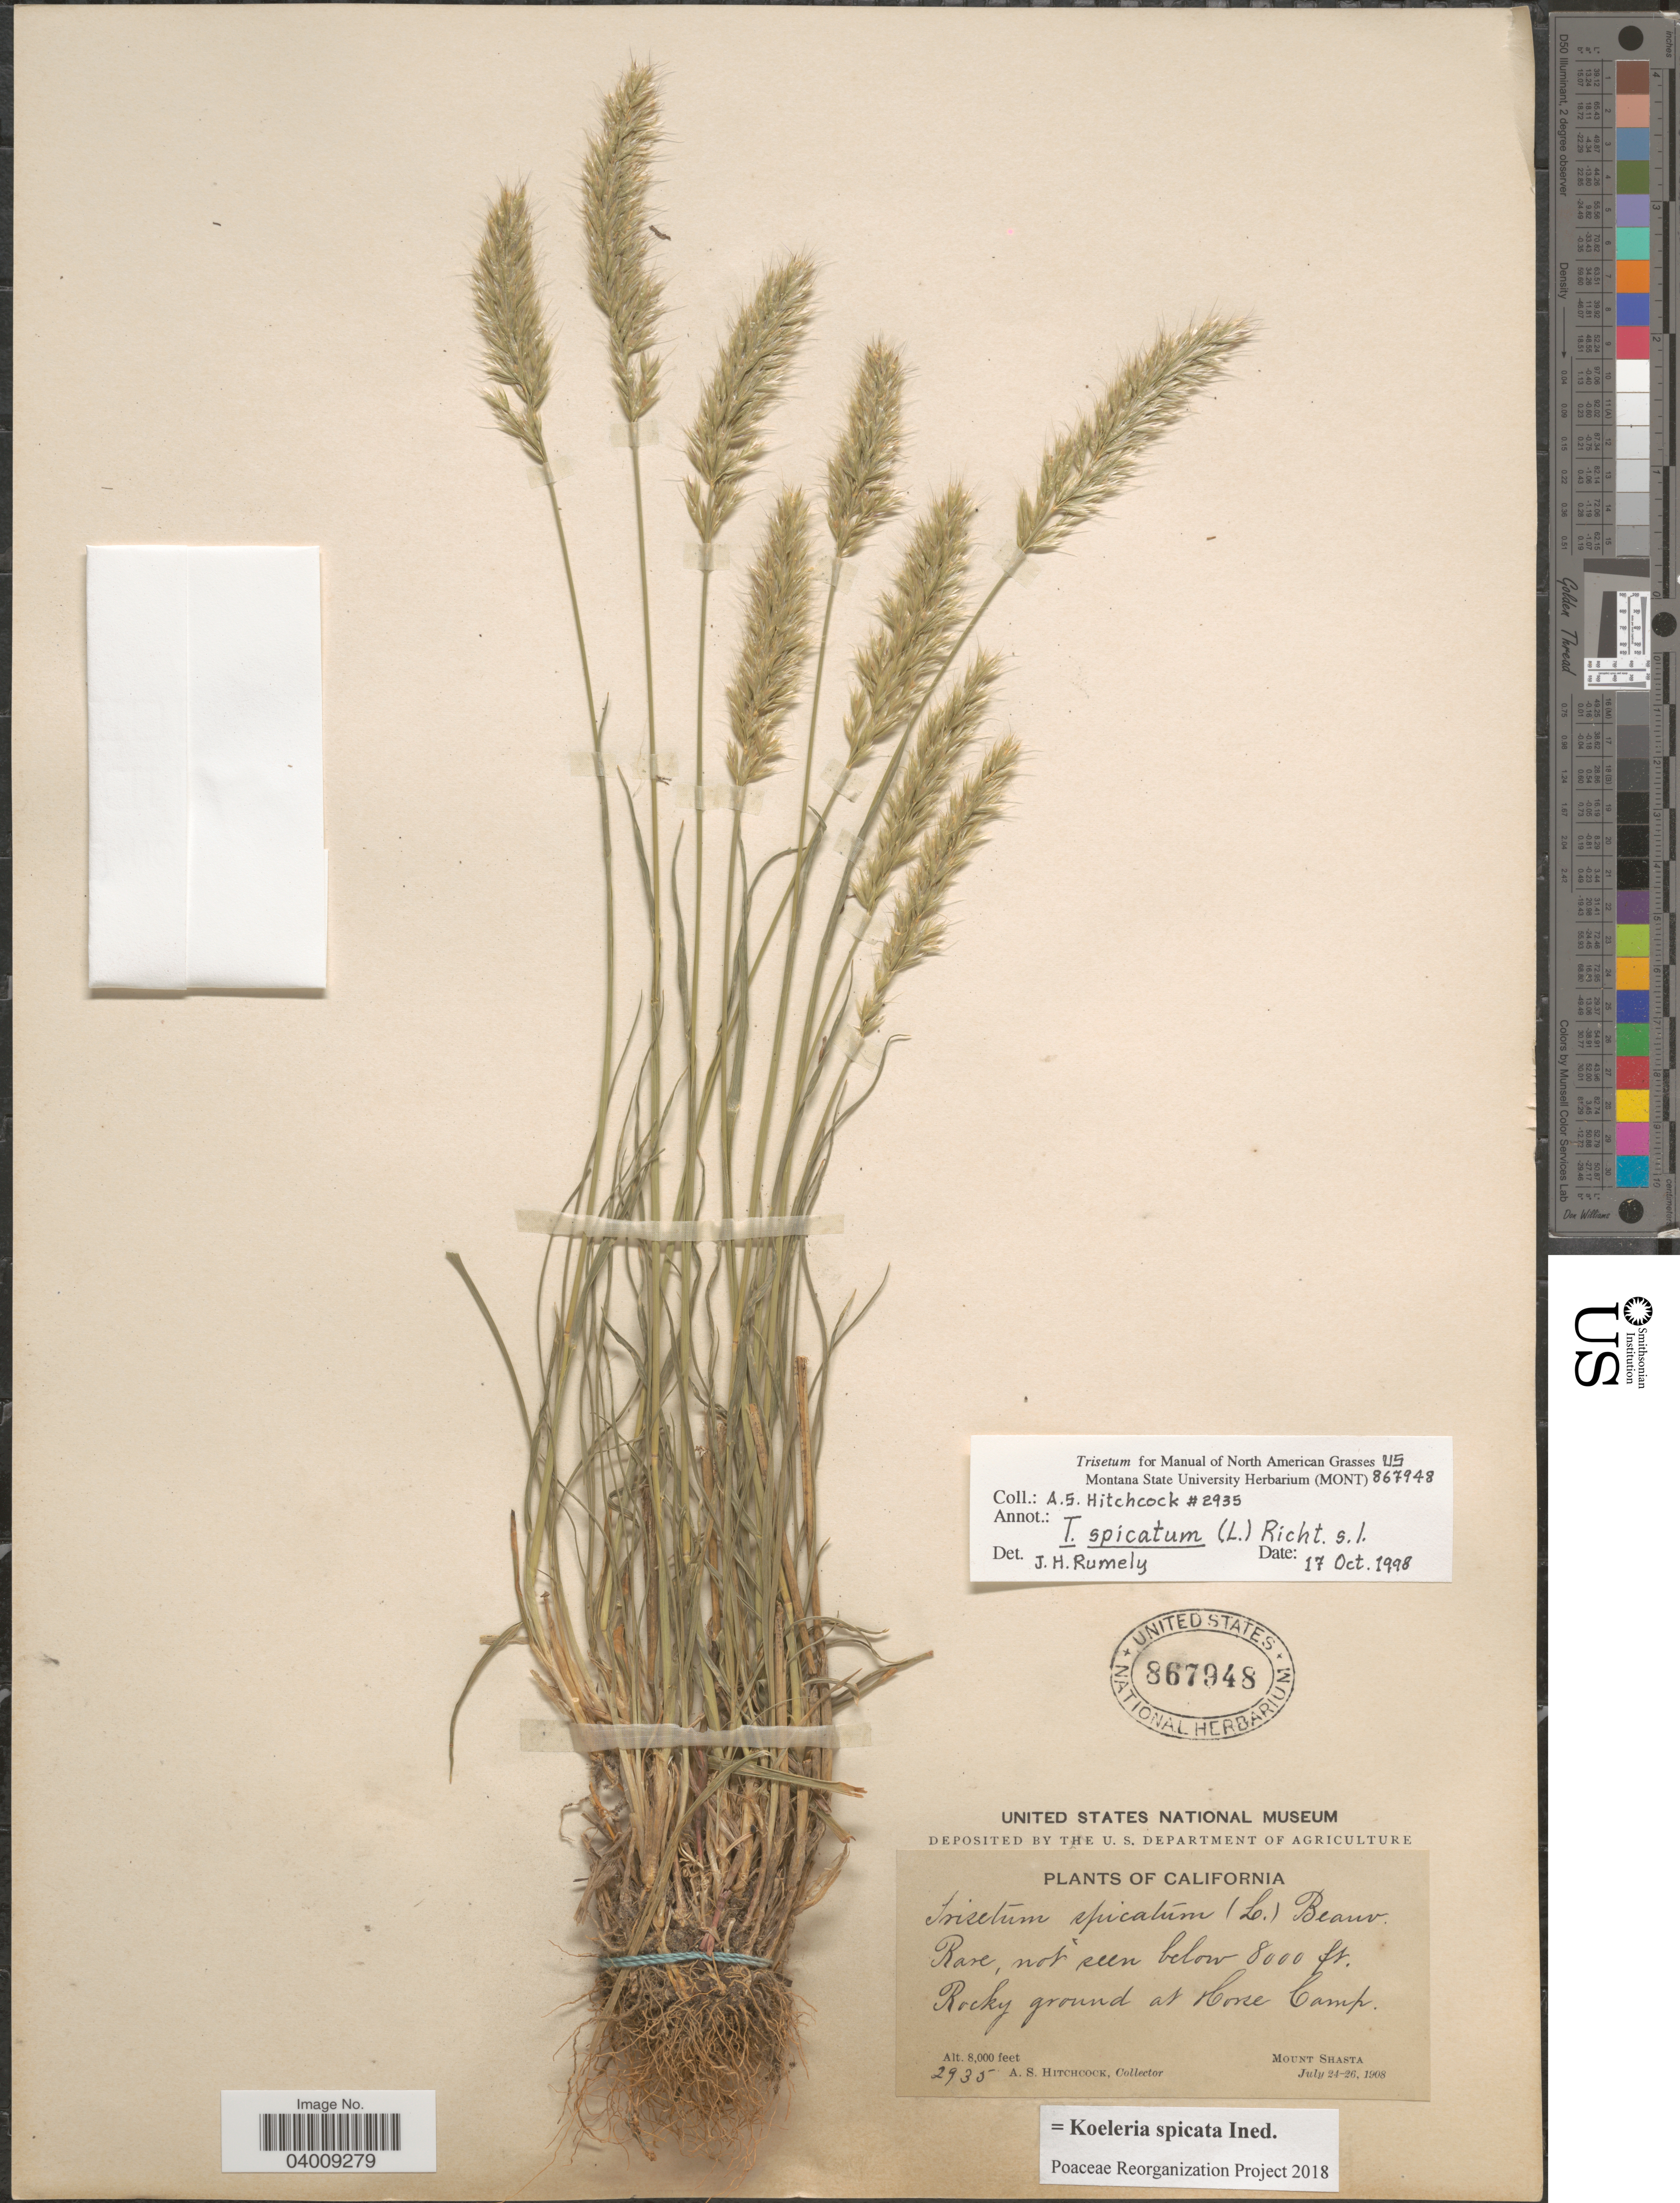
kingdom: Plantae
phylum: Tracheophyta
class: Liliopsida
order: Poales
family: Poaceae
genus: Koeleria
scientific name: Koeleria spicata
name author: (L.) Barberá et al.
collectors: A. S. Hitchcock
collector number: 2935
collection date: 1908-07-24/1908-07-26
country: United States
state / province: California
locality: At Horse Camp. Mount Shasta.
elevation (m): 2438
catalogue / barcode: US 867948